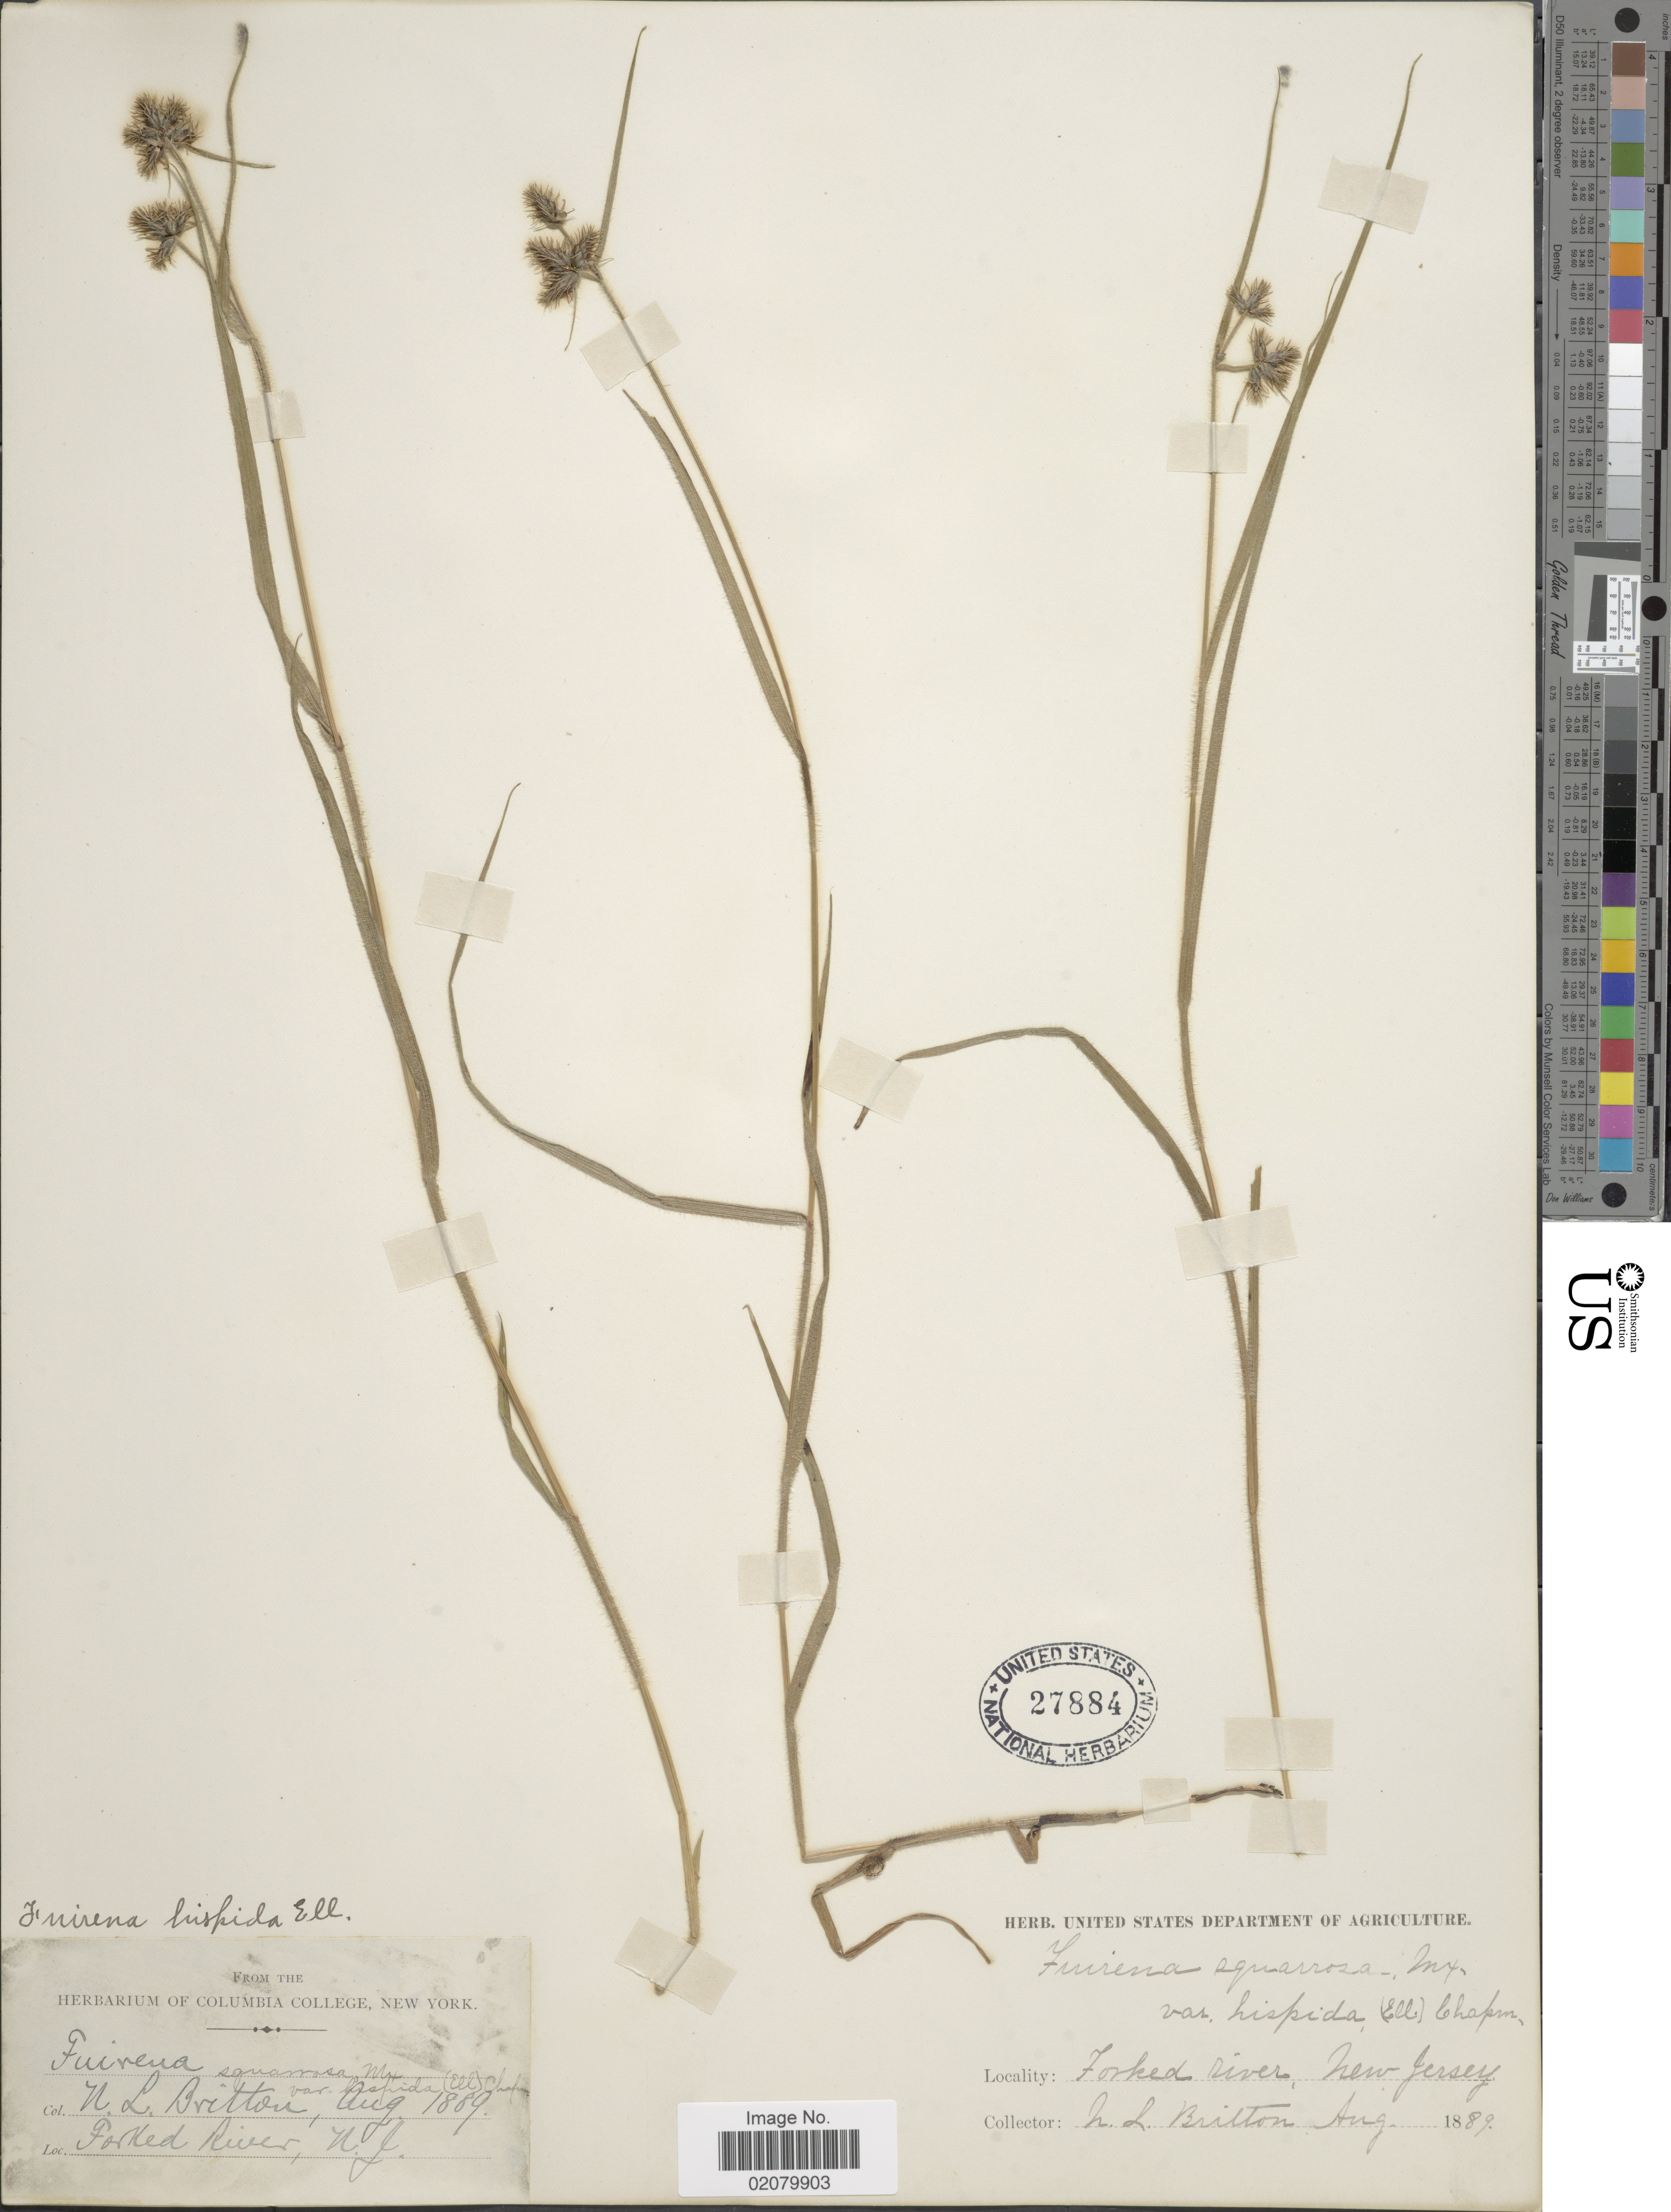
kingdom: Plantae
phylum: Tracheophyta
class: Liliopsida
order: Poales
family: Cyperaceae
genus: Fuirena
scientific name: Fuirena squarrosa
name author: Michx.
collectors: N. Britton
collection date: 1889-08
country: United States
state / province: New Jersey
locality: Forked River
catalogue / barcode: US 27884